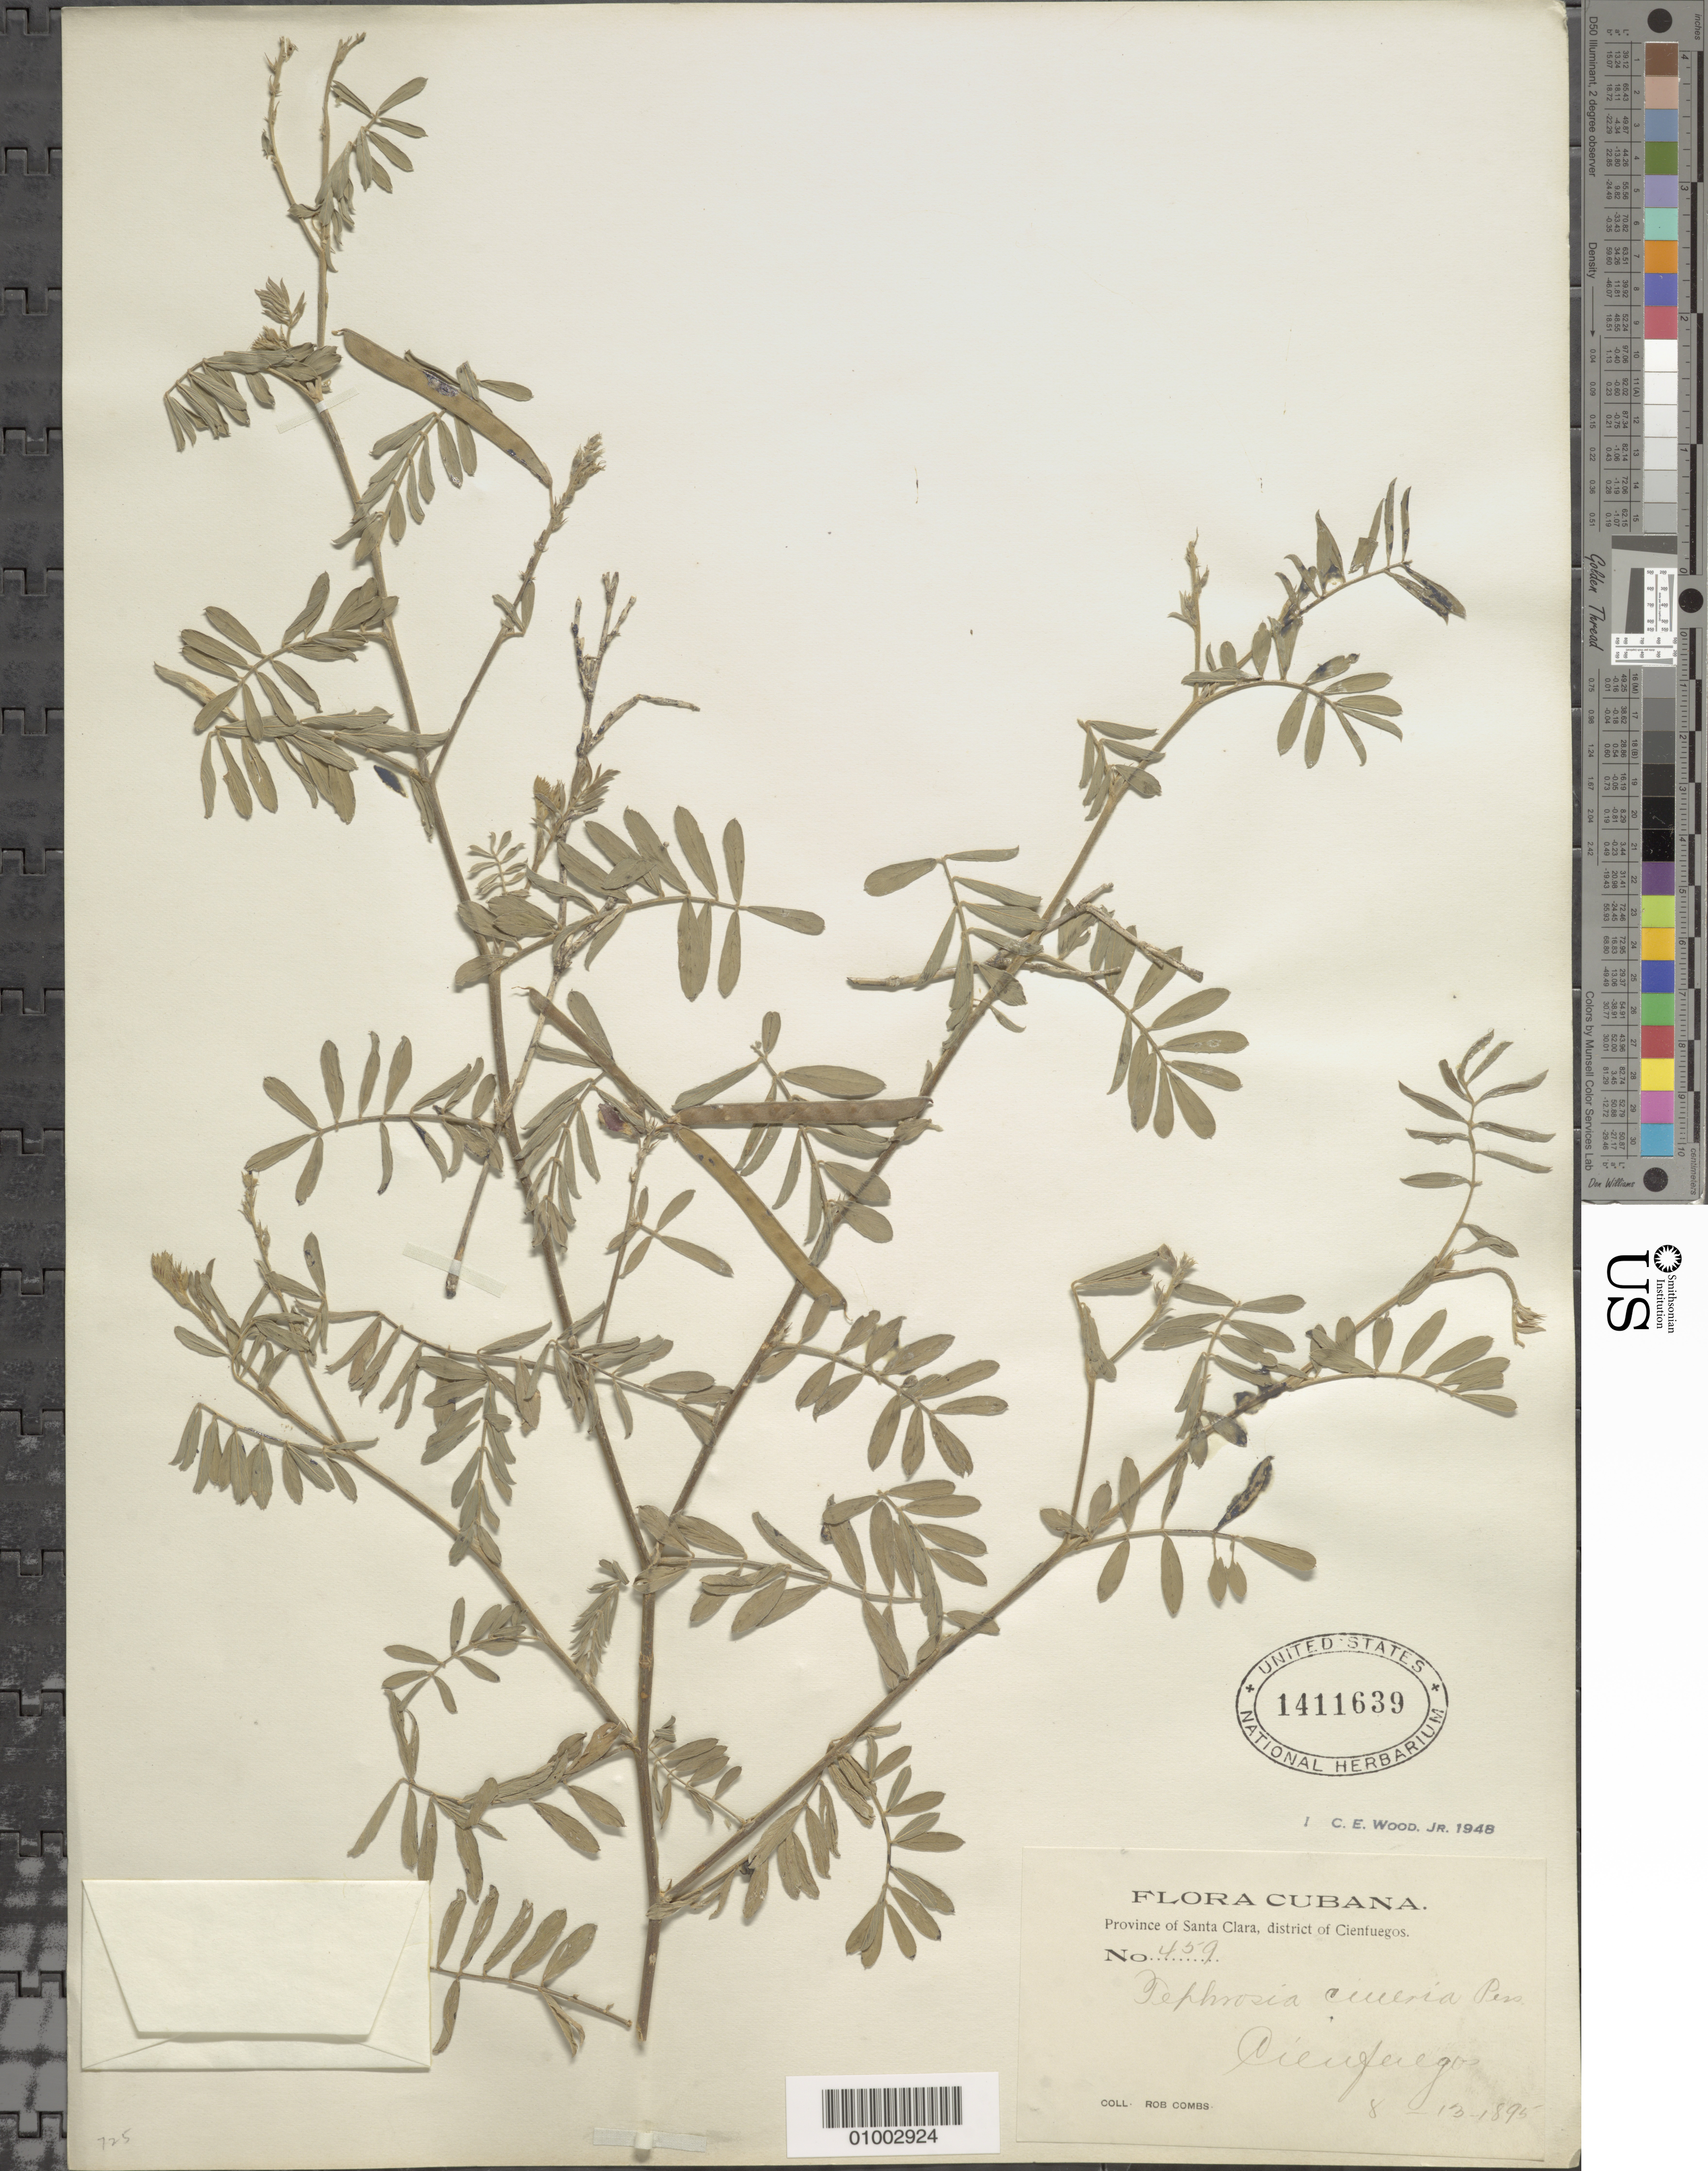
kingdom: Plantae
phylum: Tracheophyta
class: Magnoliopsida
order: Fabales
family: Fabaceae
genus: Tephrosia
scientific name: Tephrosia cinerea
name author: (L.) Pers.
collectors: R. Combs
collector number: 459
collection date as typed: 13 Aug 1895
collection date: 1895-08-13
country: Cuba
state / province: Cienfuegos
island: Cuba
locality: Province de Santa Clara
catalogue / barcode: US 1411639